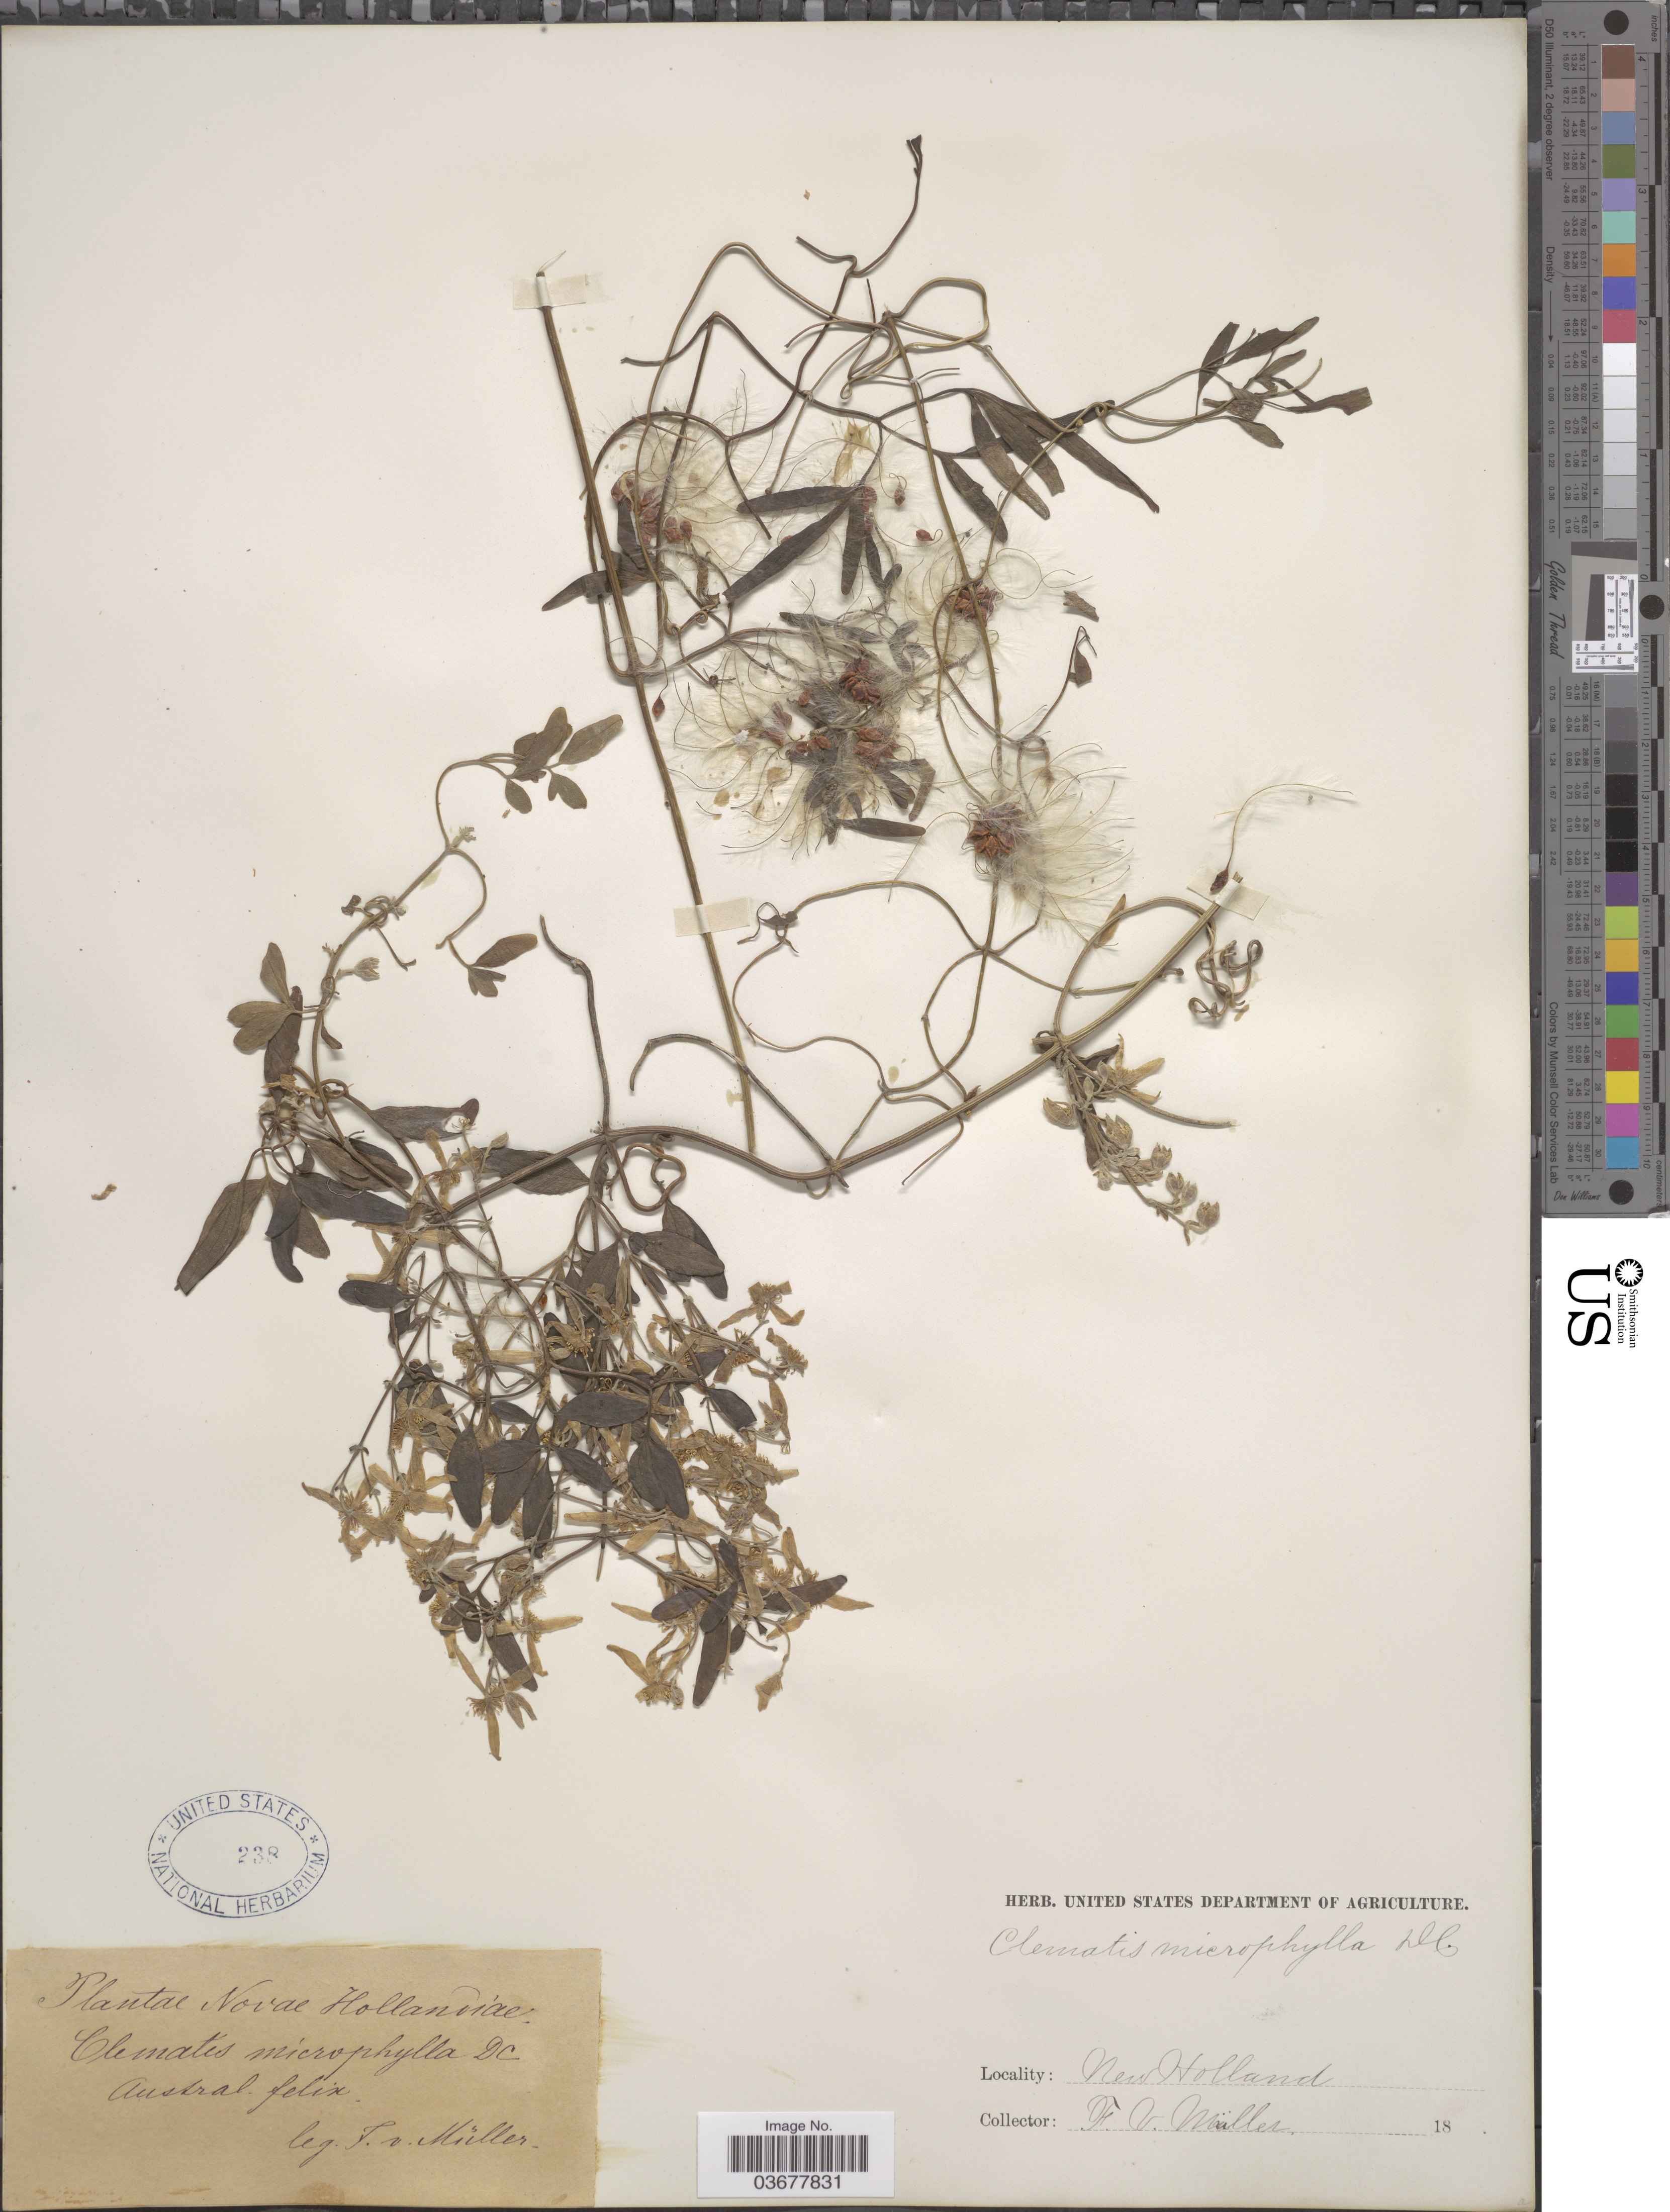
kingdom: Plantae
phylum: Tracheophyta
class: Magnoliopsida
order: Ranunculales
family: Ranunculaceae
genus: Clematis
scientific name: Clematis microphylla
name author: DC.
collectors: F. V. Muller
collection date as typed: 18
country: Australia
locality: Austral. felix. New Holland.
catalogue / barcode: US 238